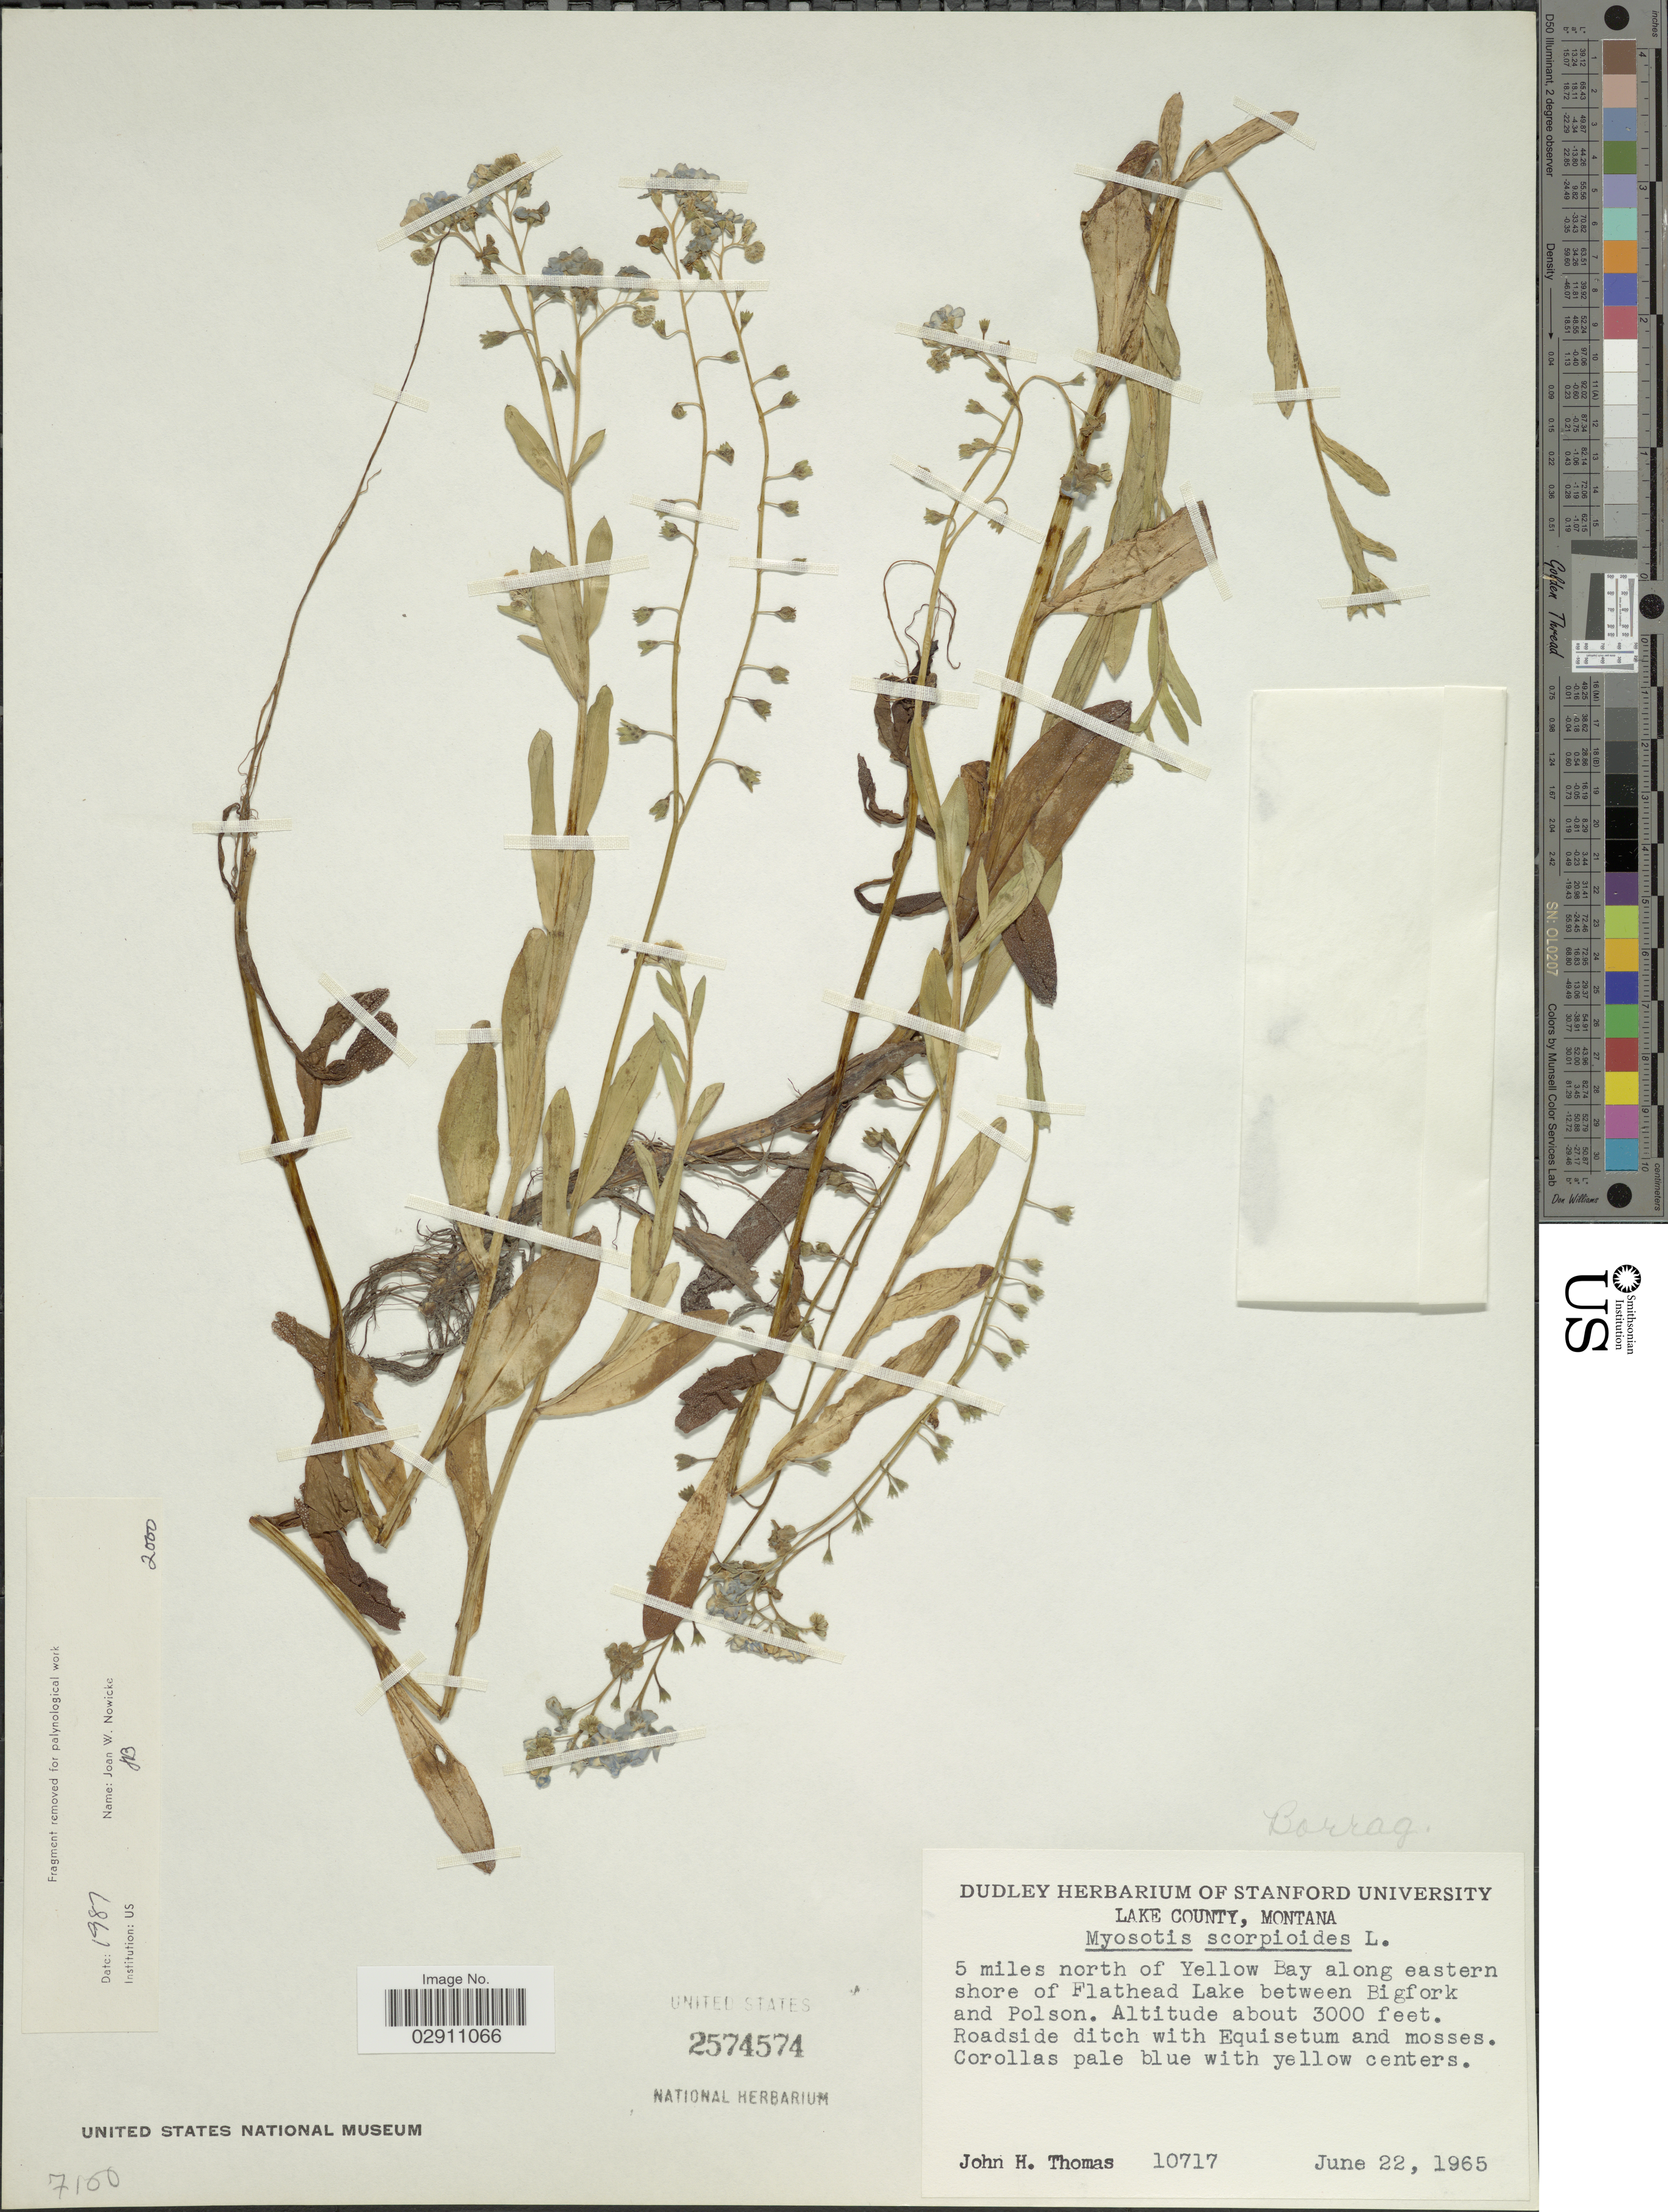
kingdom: Plantae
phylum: Tracheophyta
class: Magnoliopsida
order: Boraginales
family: Boraginaceae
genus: Myosotis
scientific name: Myosotis scorpioides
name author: L.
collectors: J. H. Thomas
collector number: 10717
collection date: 1965-06-22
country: United States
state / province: Montana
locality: Lake County, 5 miles north of Yellow Bay along eastern shore of Flathead Lake between Bigfork and Polson.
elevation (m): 914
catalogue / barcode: US 2574574